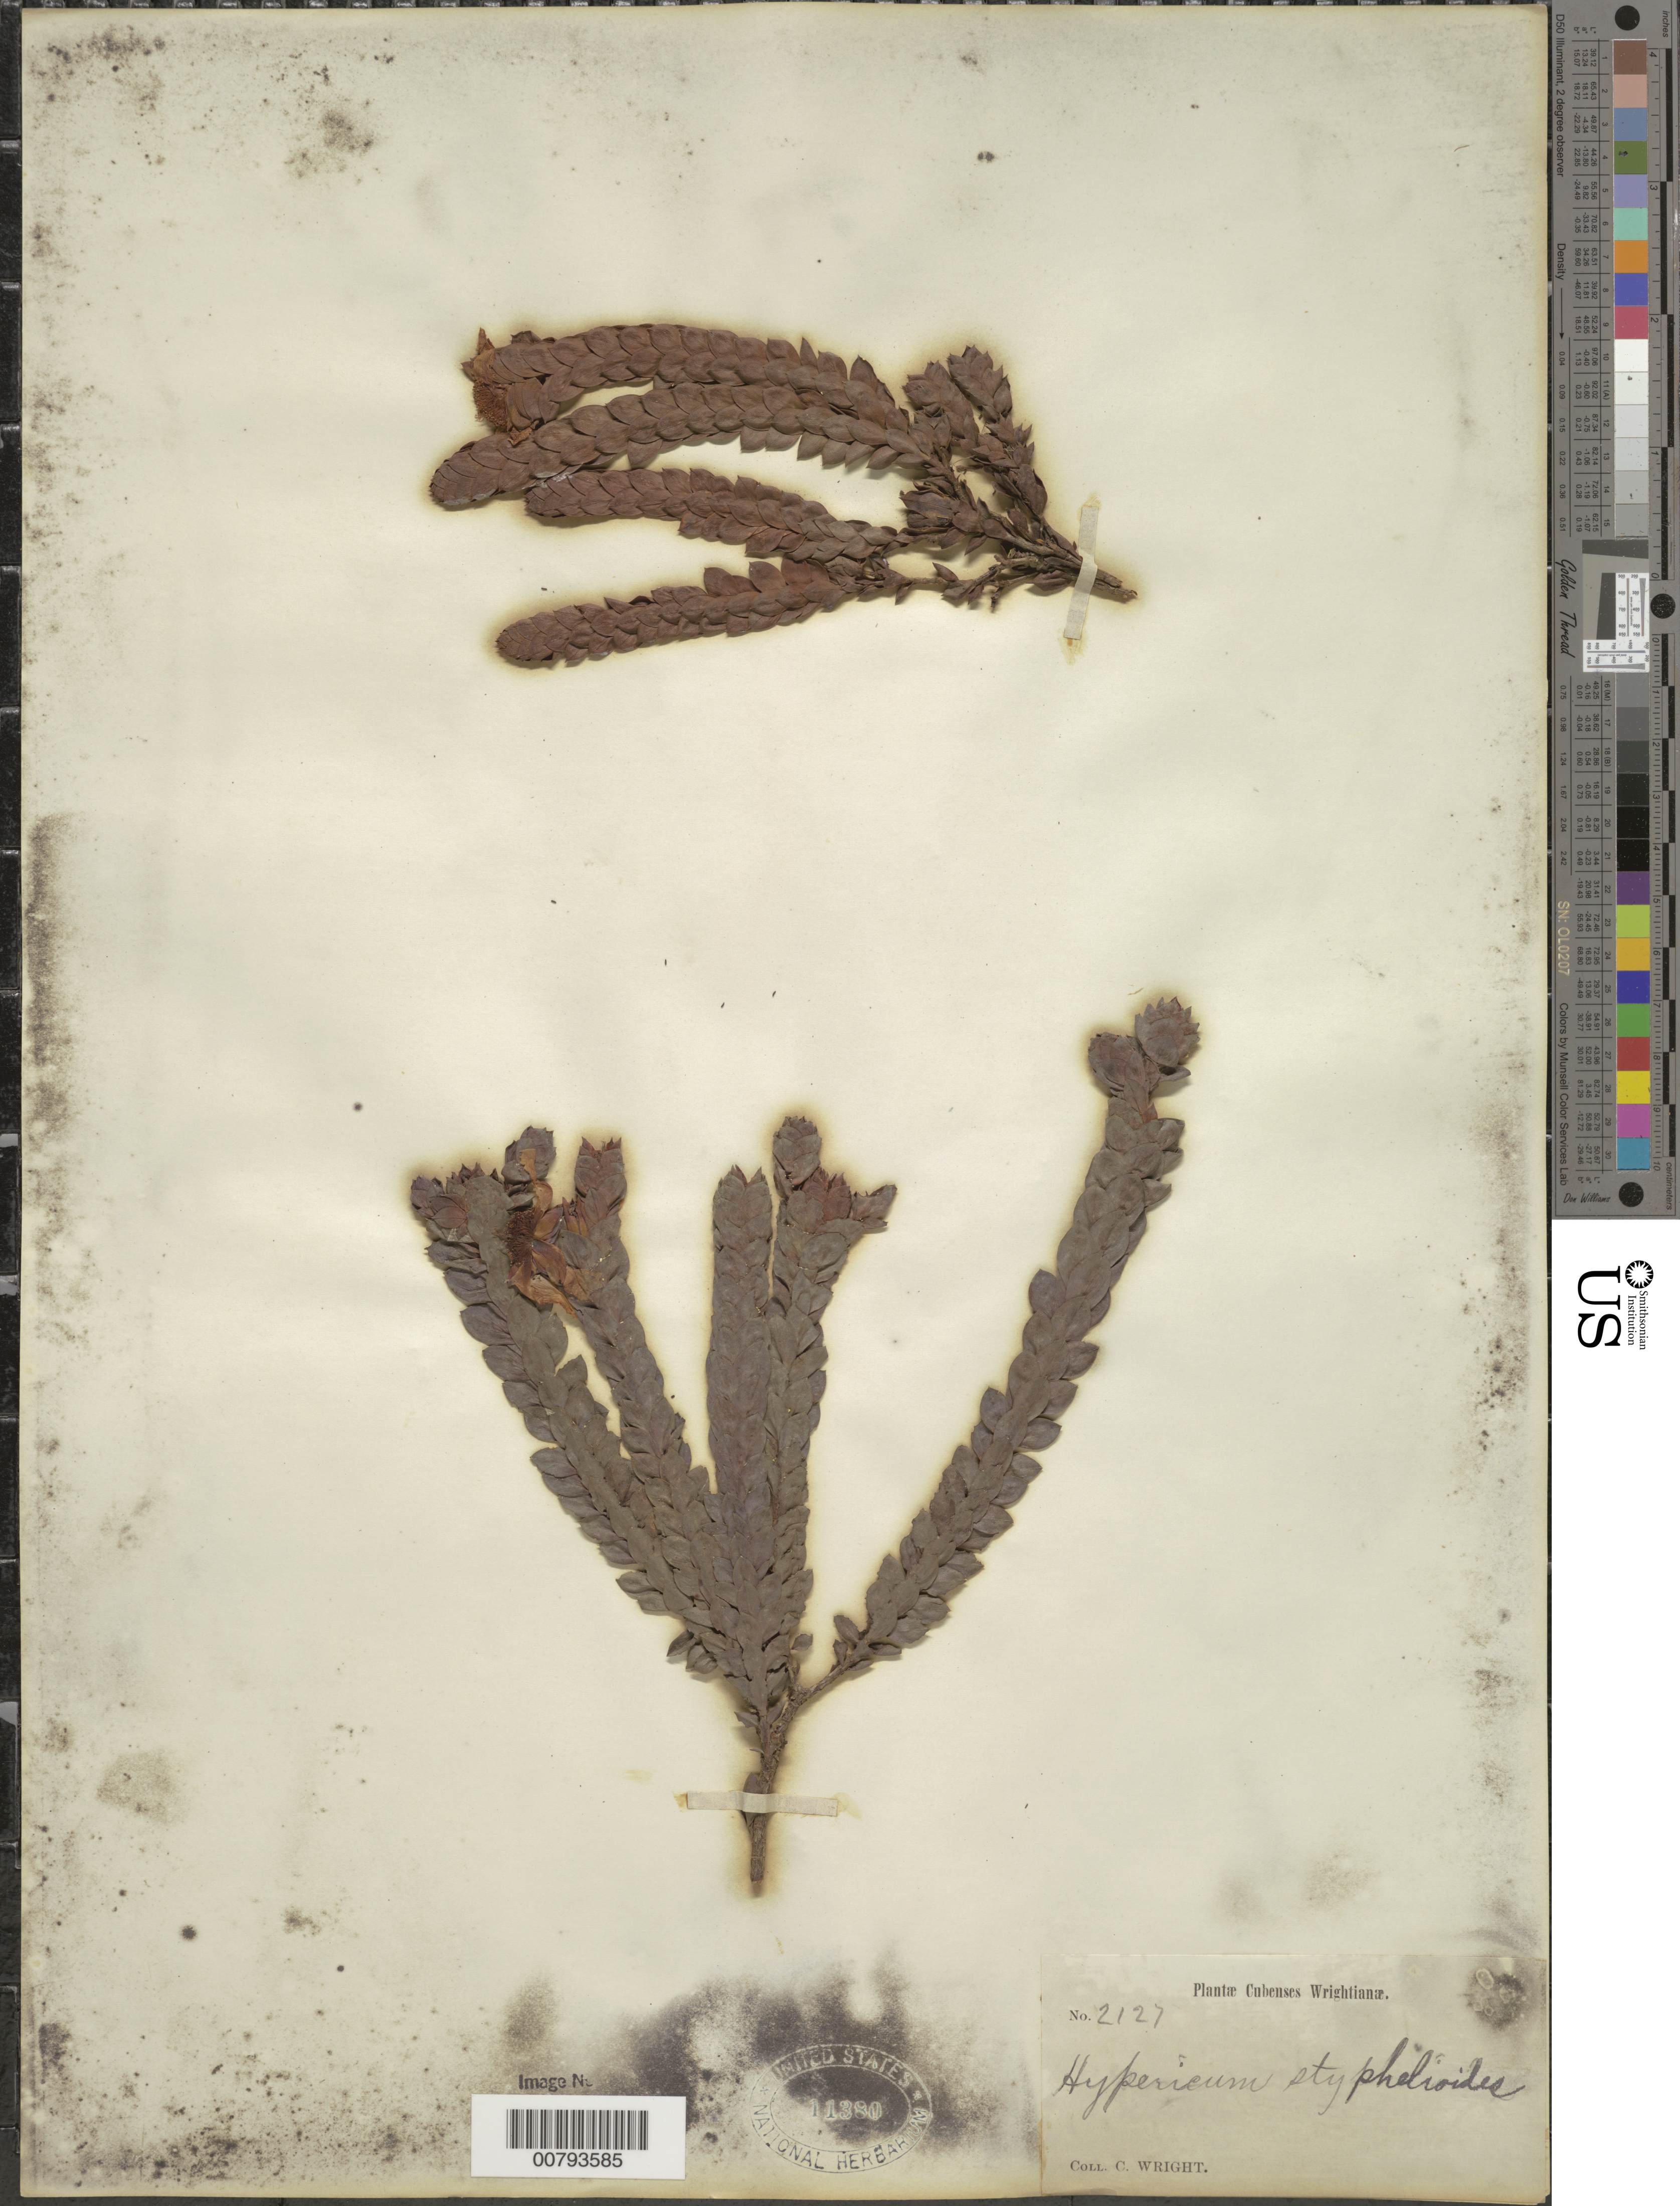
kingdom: Plantae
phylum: Tracheophyta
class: Magnoliopsida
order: Malpighiales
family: Hypericaceae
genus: Hypericum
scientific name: Hypericum styphelioides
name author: A. Rich.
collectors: C. Wright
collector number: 2127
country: Cuba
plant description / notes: Wright collected in 1800's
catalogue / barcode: US 11380